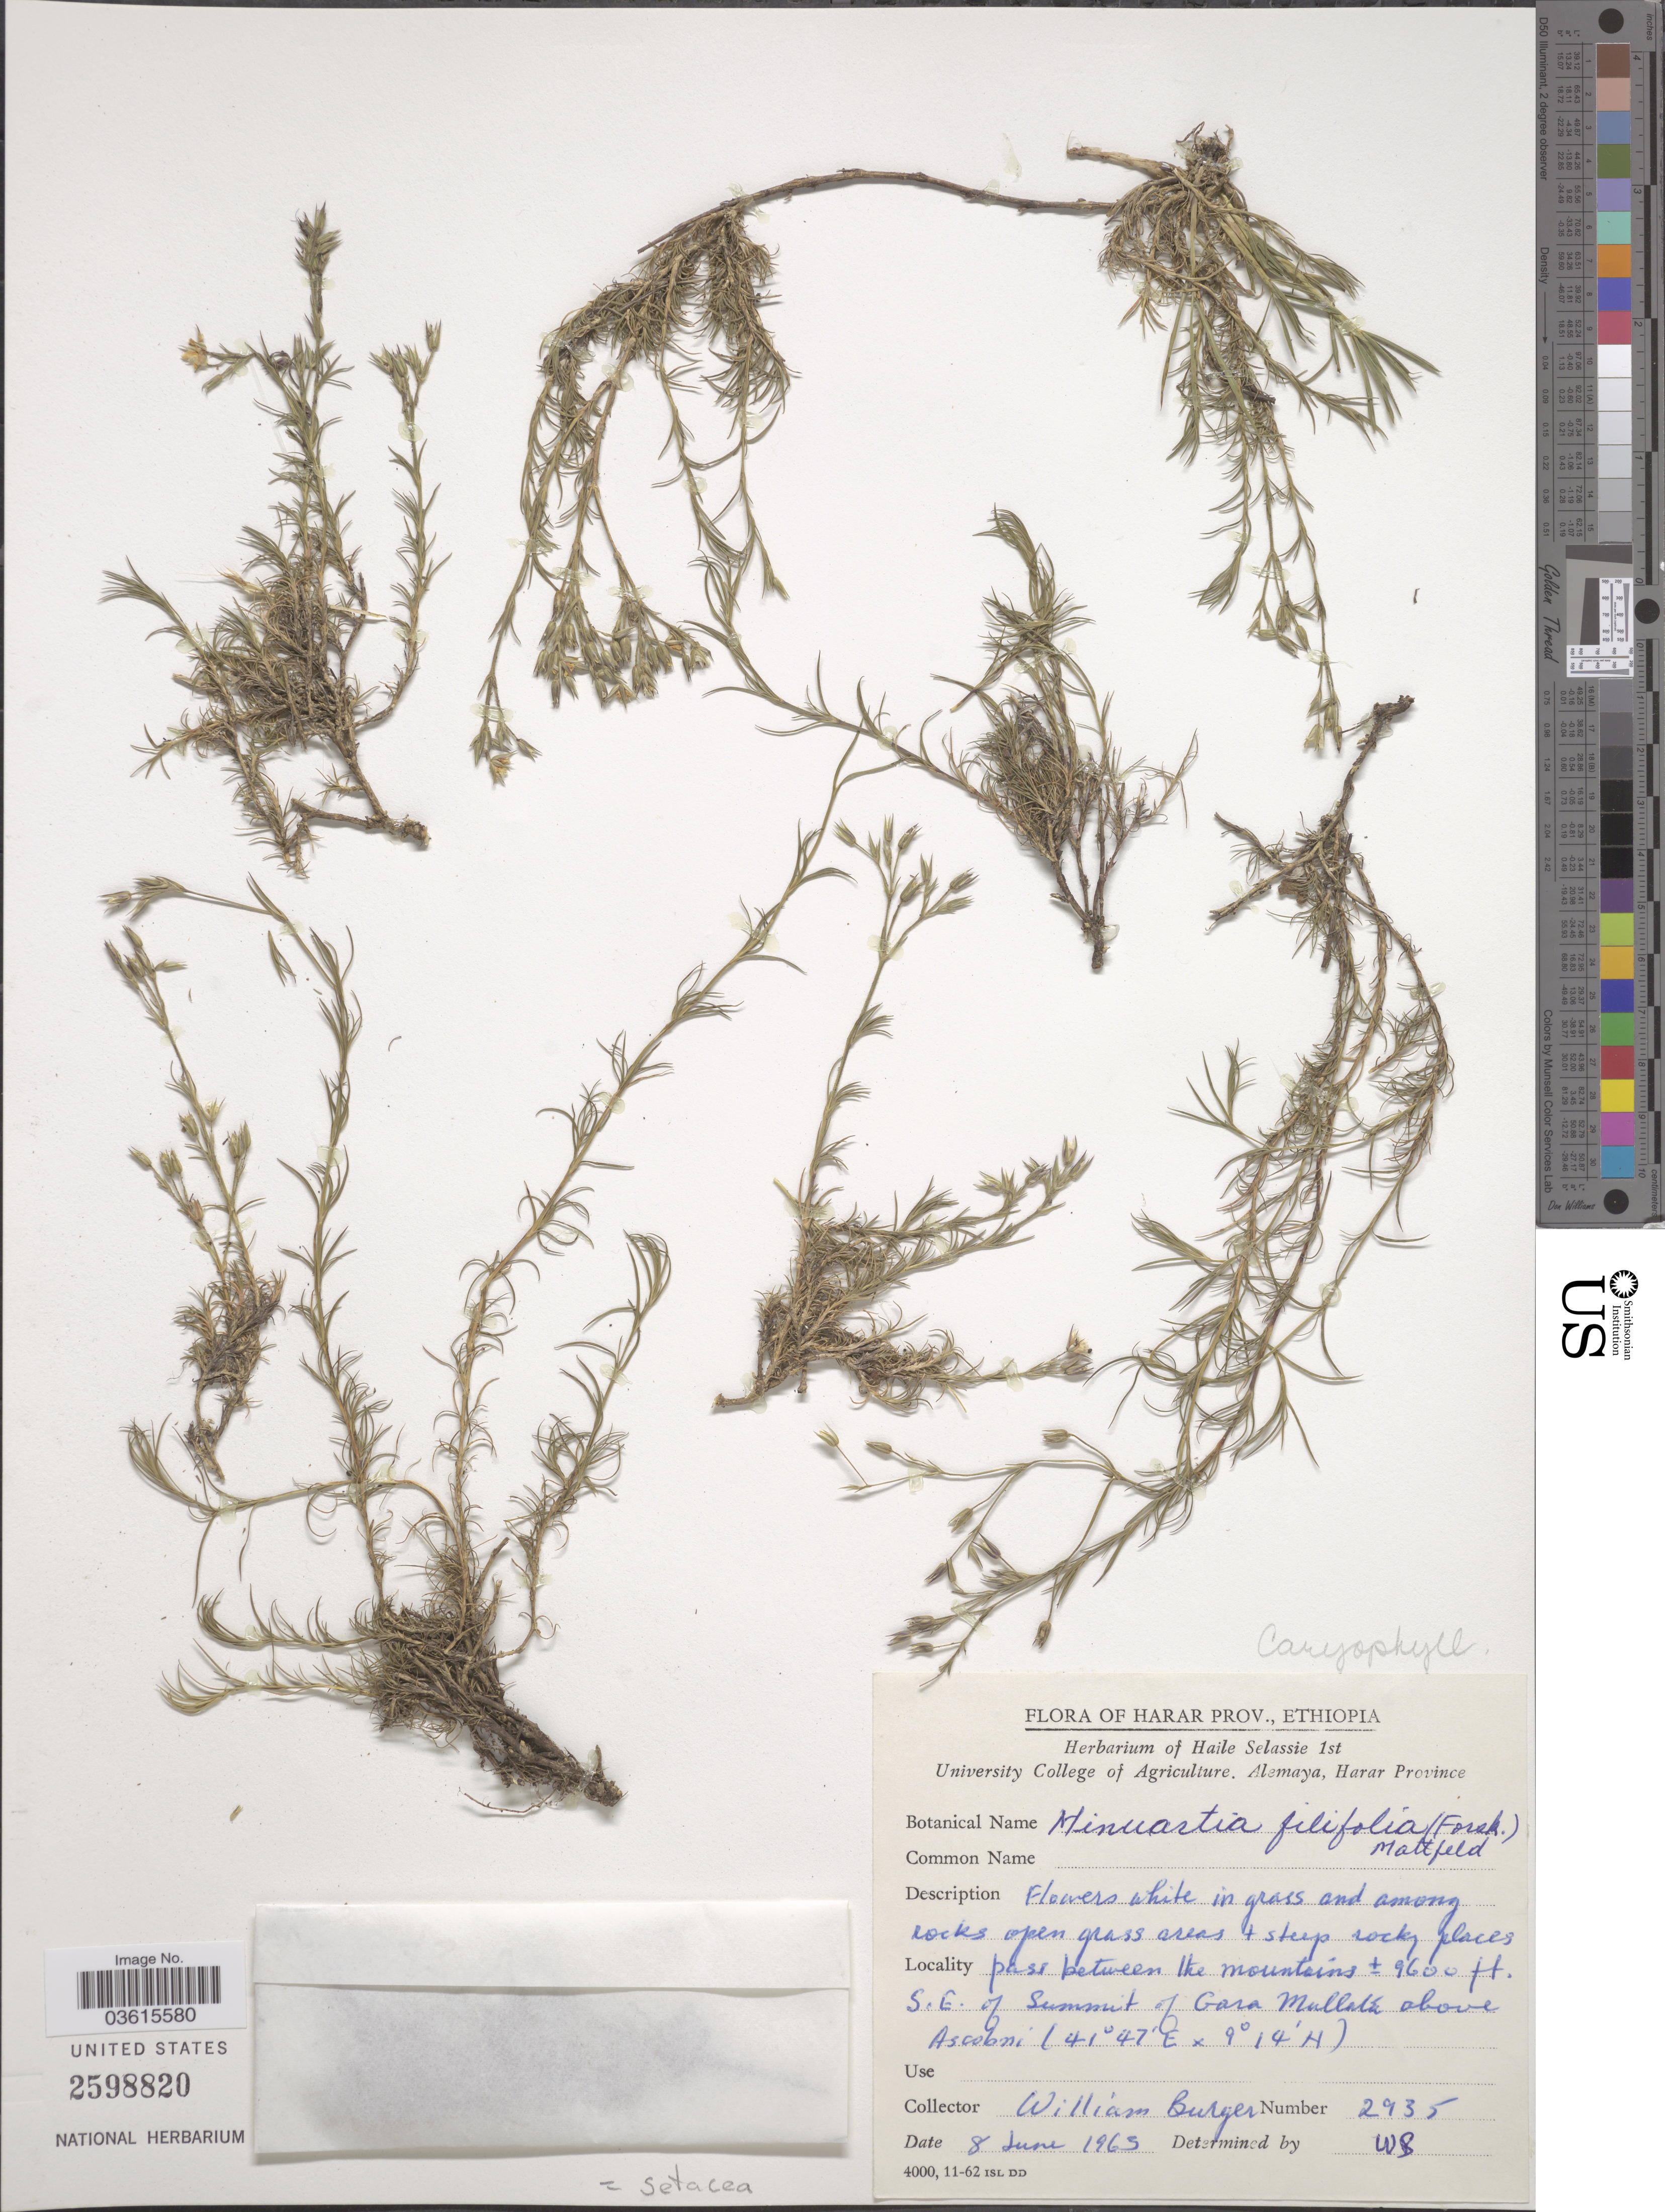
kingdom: Plantae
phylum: Tracheophyta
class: Magnoliopsida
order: Caryophyllales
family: Caryophyllaceae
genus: Arenaria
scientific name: Arenaria setacea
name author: Thuill.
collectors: W. Burger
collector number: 2935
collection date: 1963-06-08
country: Ethiopia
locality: Harar Prov. Pass between the mountains S.E. of summit of Garra Mallata [interpreted] above Ascobni.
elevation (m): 2926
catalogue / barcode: US 2598820